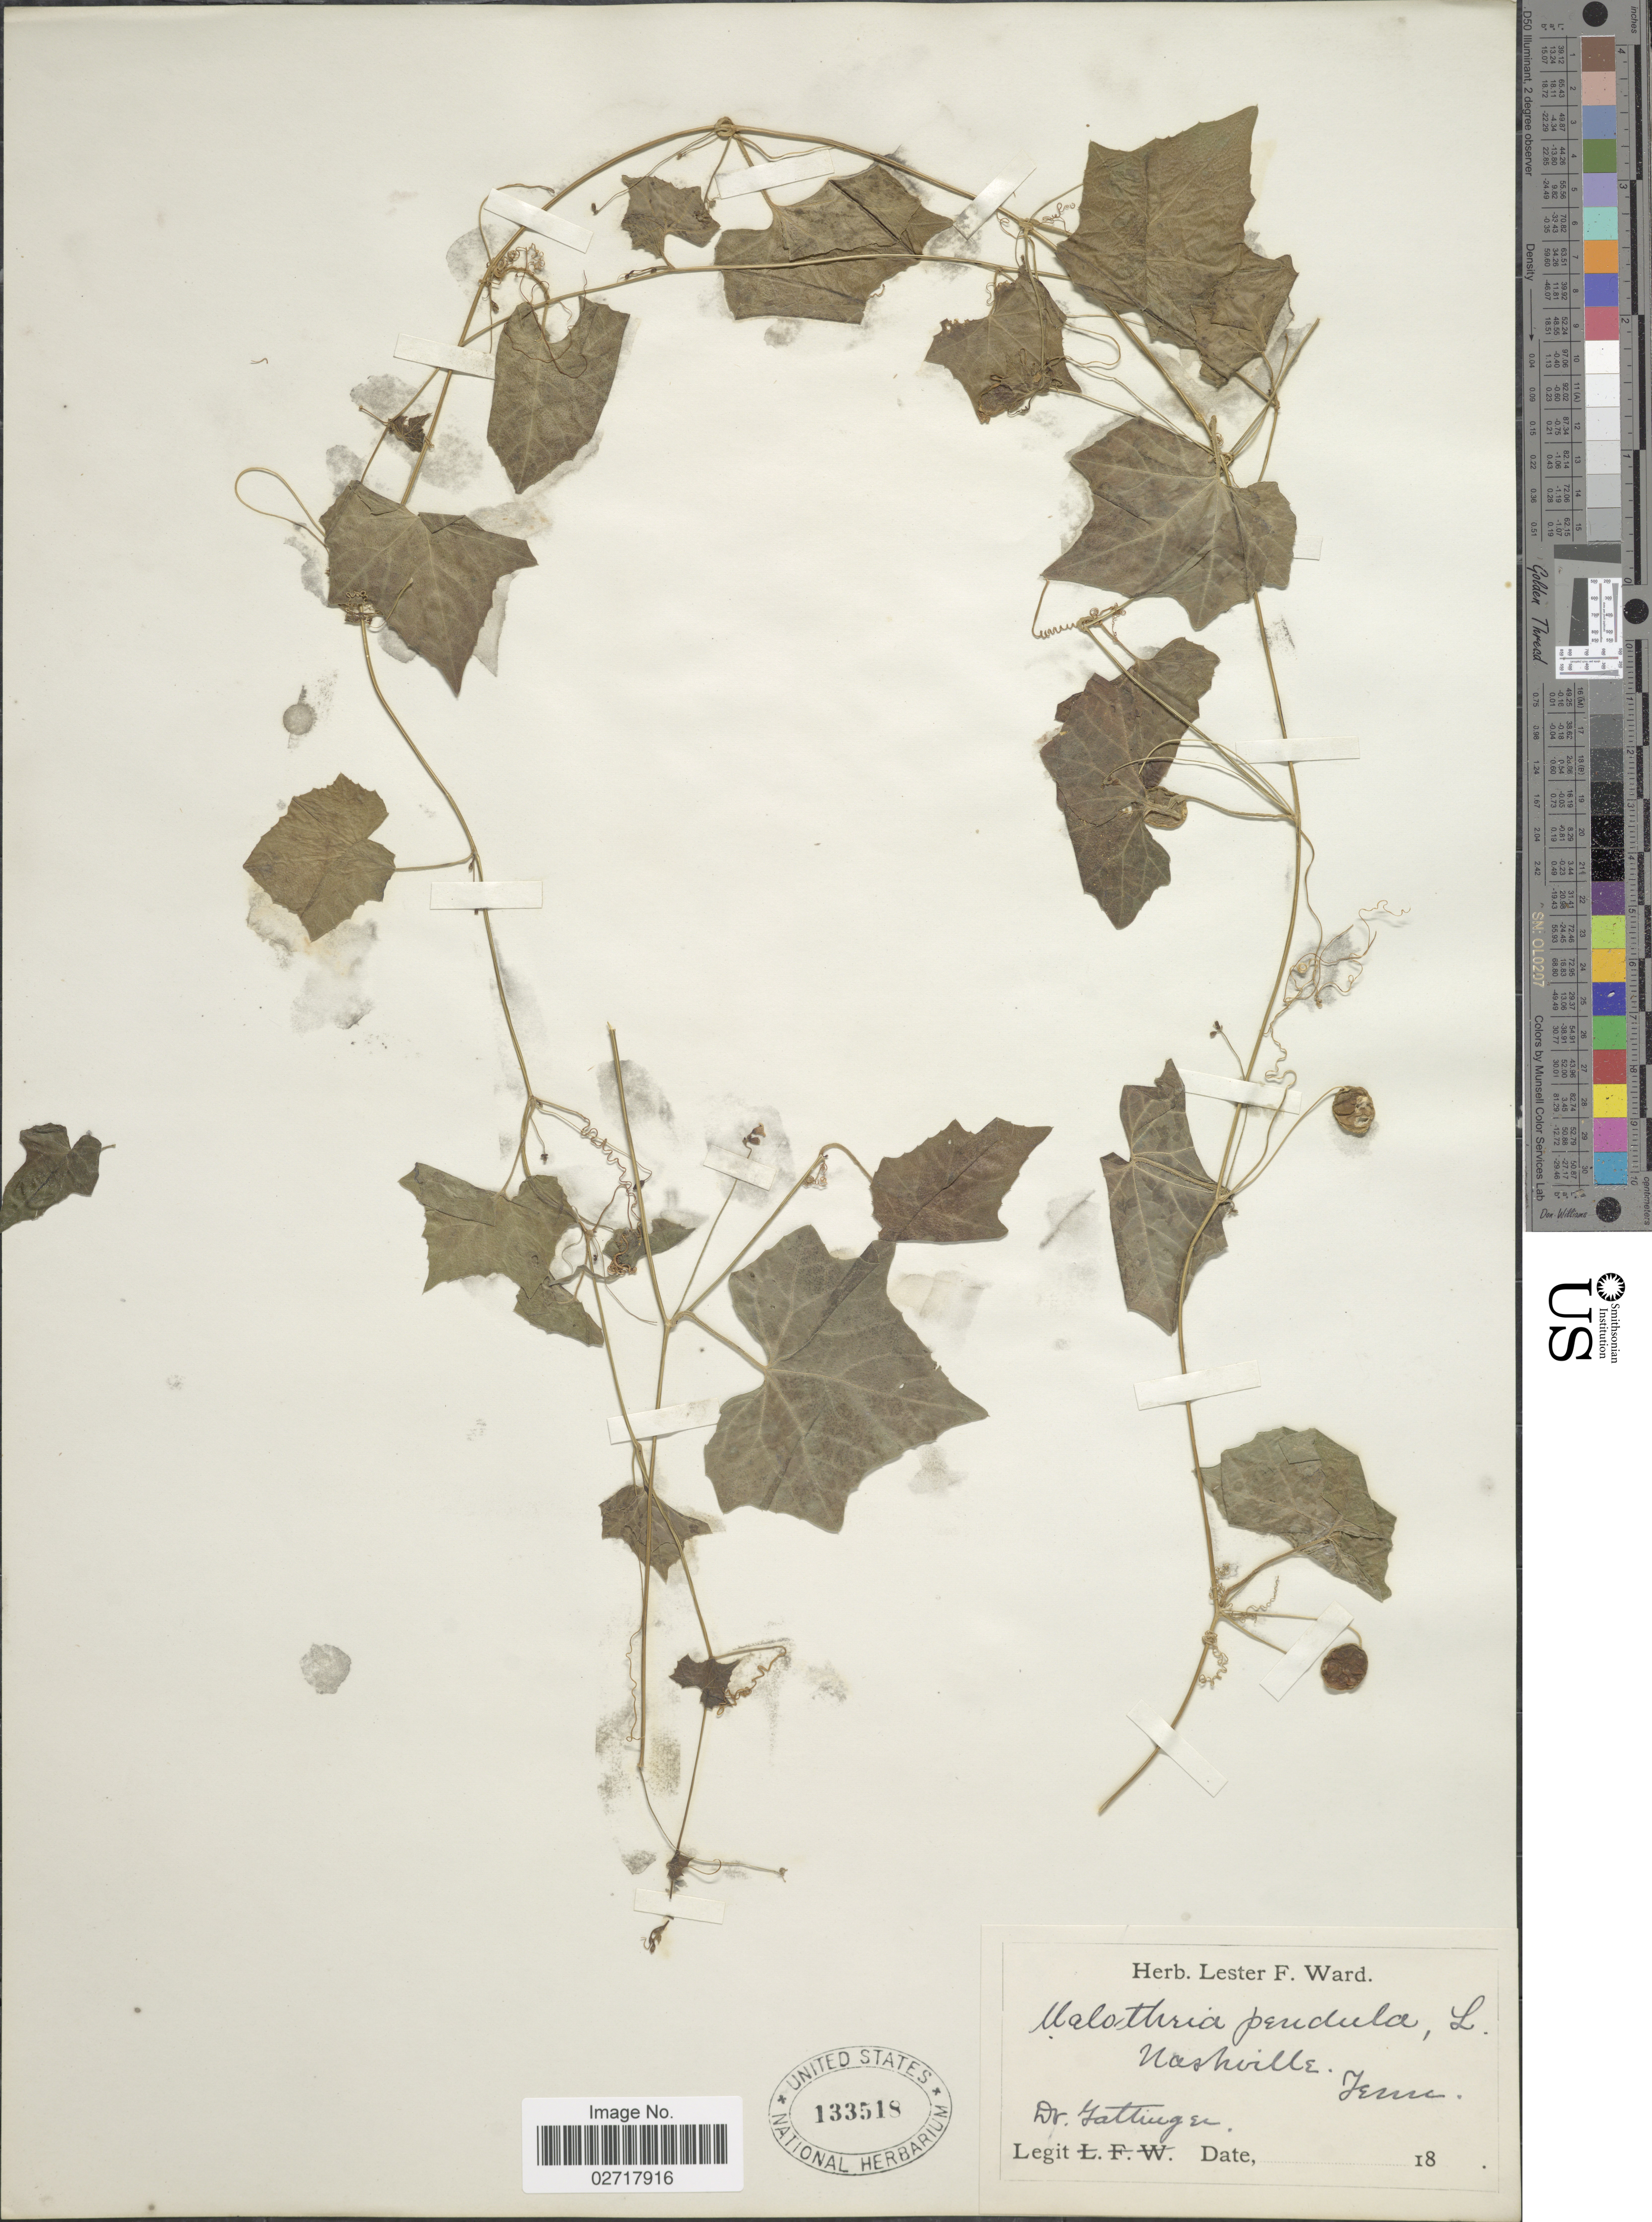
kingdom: Plantae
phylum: Tracheophyta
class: Magnoliopsida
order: Cucurbitales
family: Cucurbitaceae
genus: Melothria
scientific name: Melothria pendula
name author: L.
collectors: Gattinger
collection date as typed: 18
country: United States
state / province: Tennessee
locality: Nashville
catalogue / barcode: US 133518